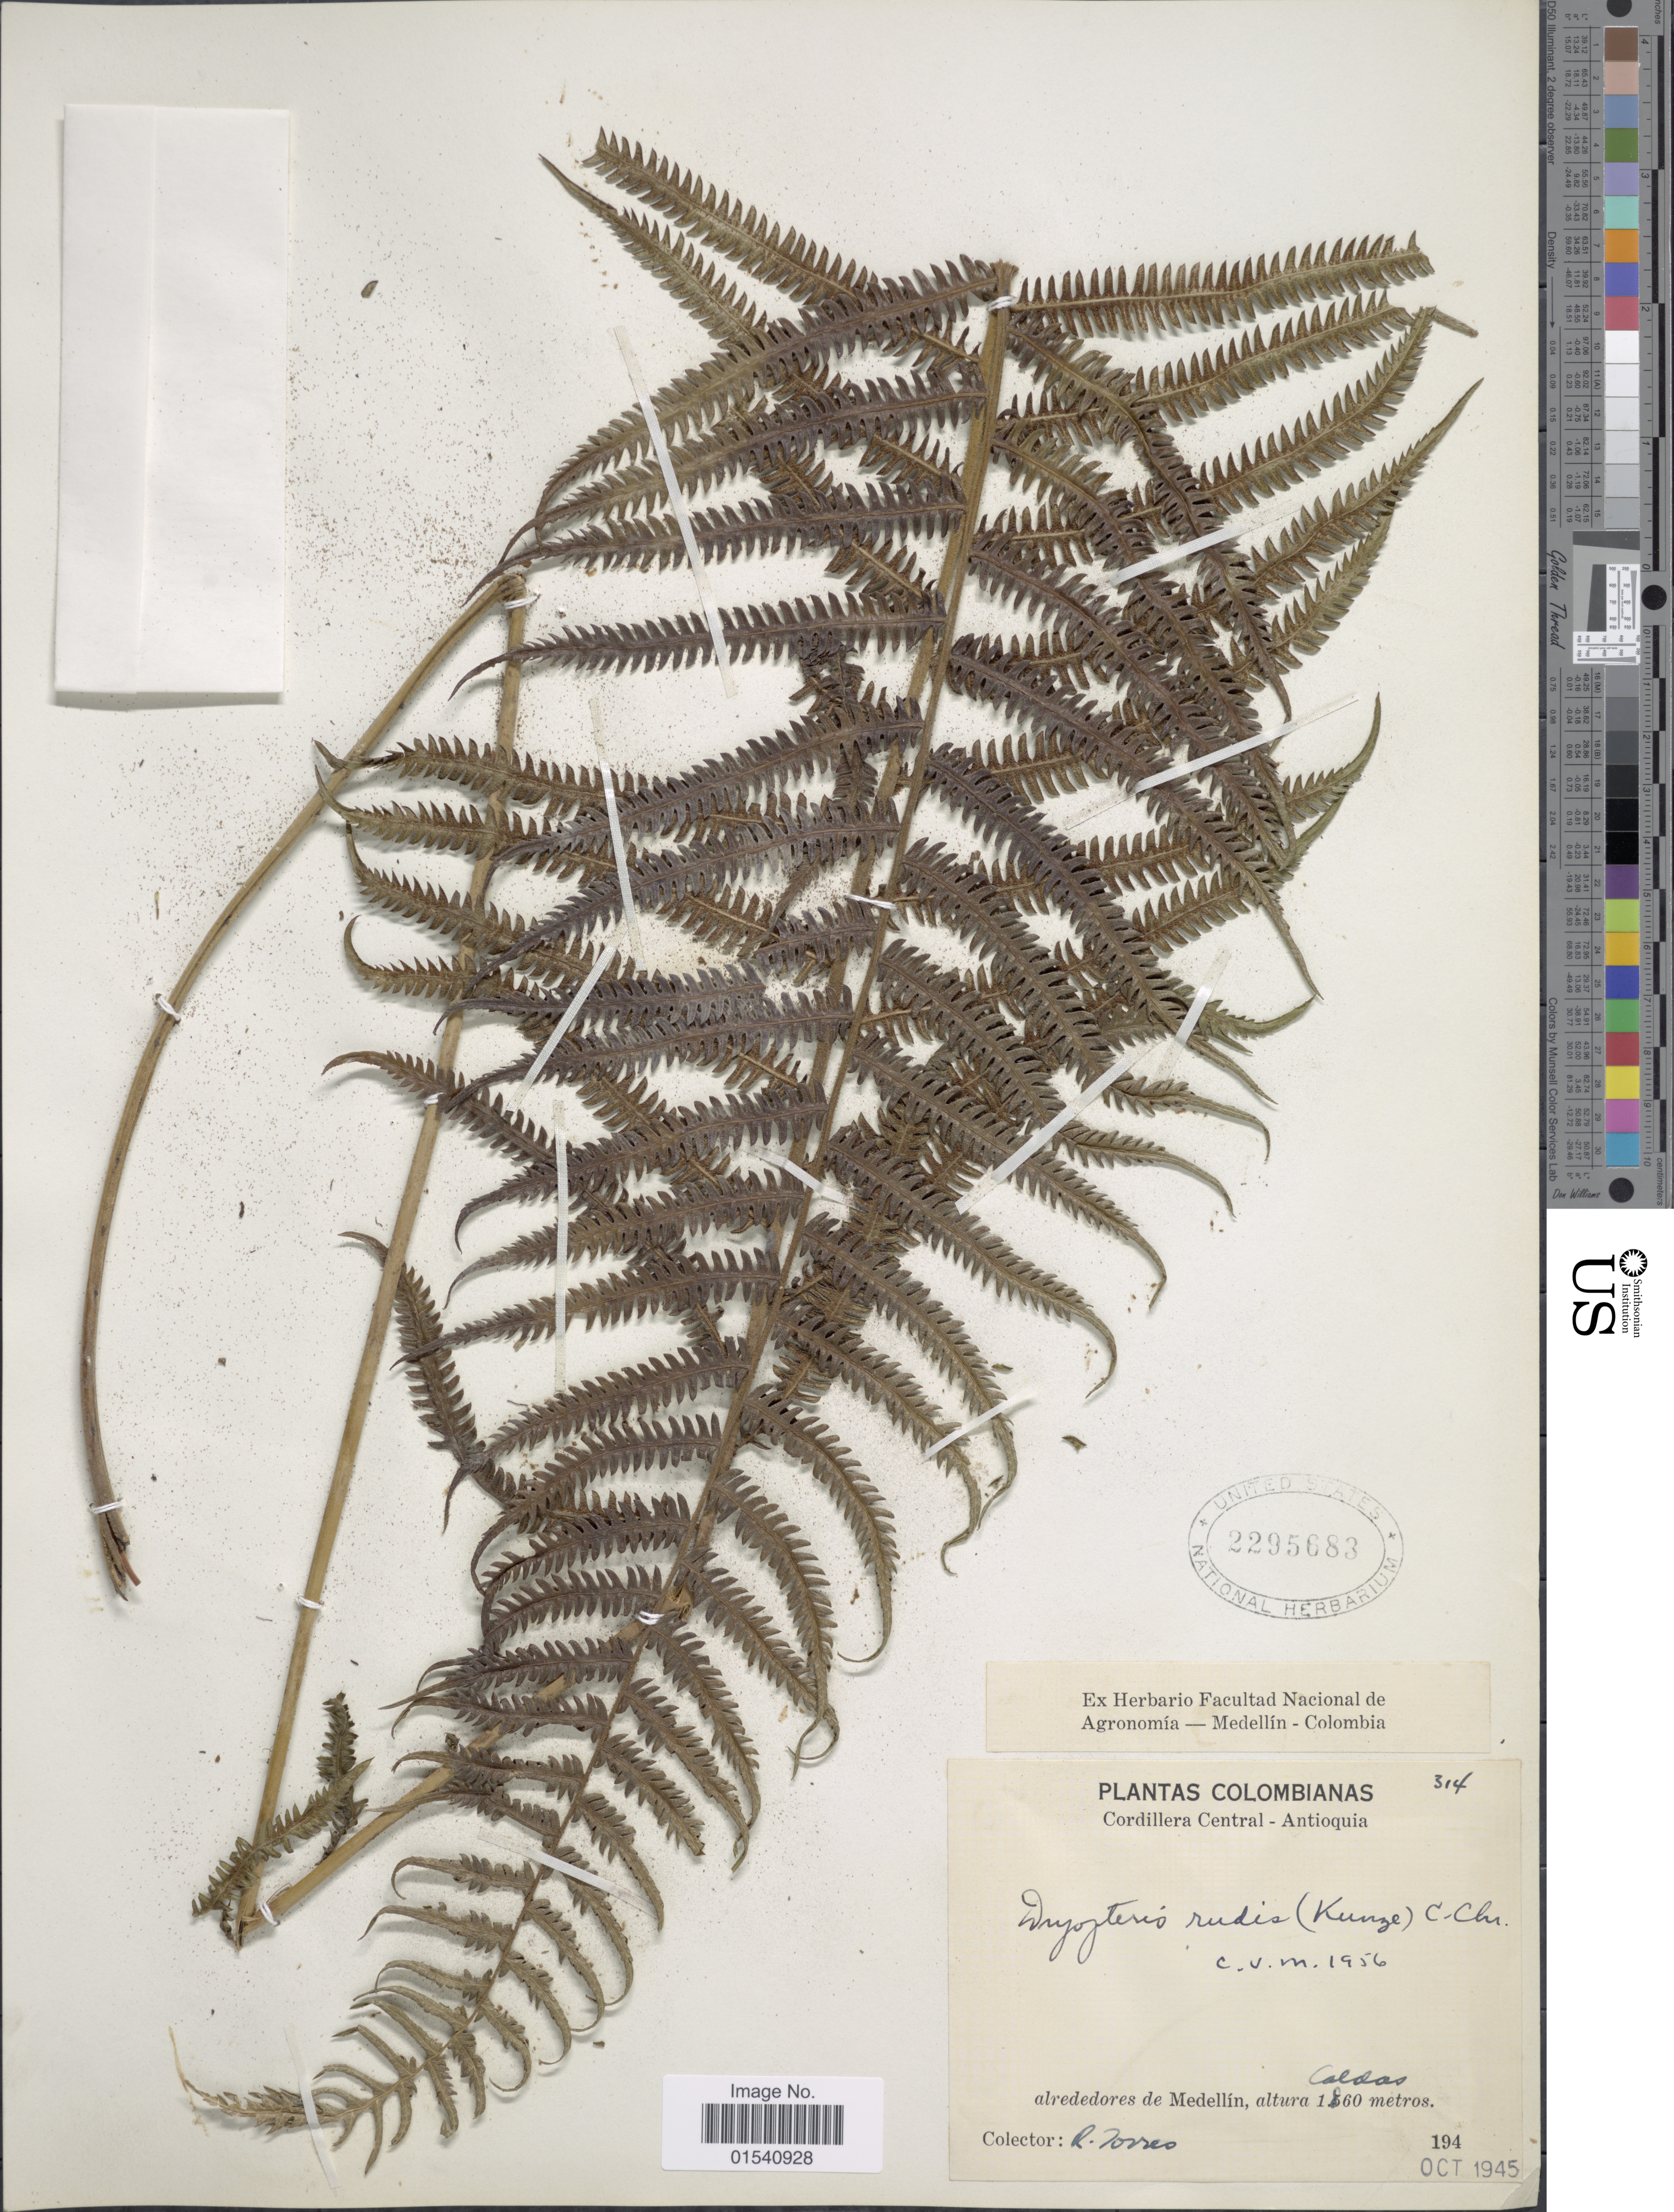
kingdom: Plantae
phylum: Tracheophyta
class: Polypodiopsida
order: Polypodiales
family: Thelypteridaceae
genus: Amauropelta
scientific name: Amauropelta rudis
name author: (Kunze) Pic. Serm.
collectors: R. Torres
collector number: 314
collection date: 1945-10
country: Colombia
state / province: Antioquia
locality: Cordillera Central, Alrededores de Medellín, Caldas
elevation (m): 1860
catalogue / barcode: US 2295683